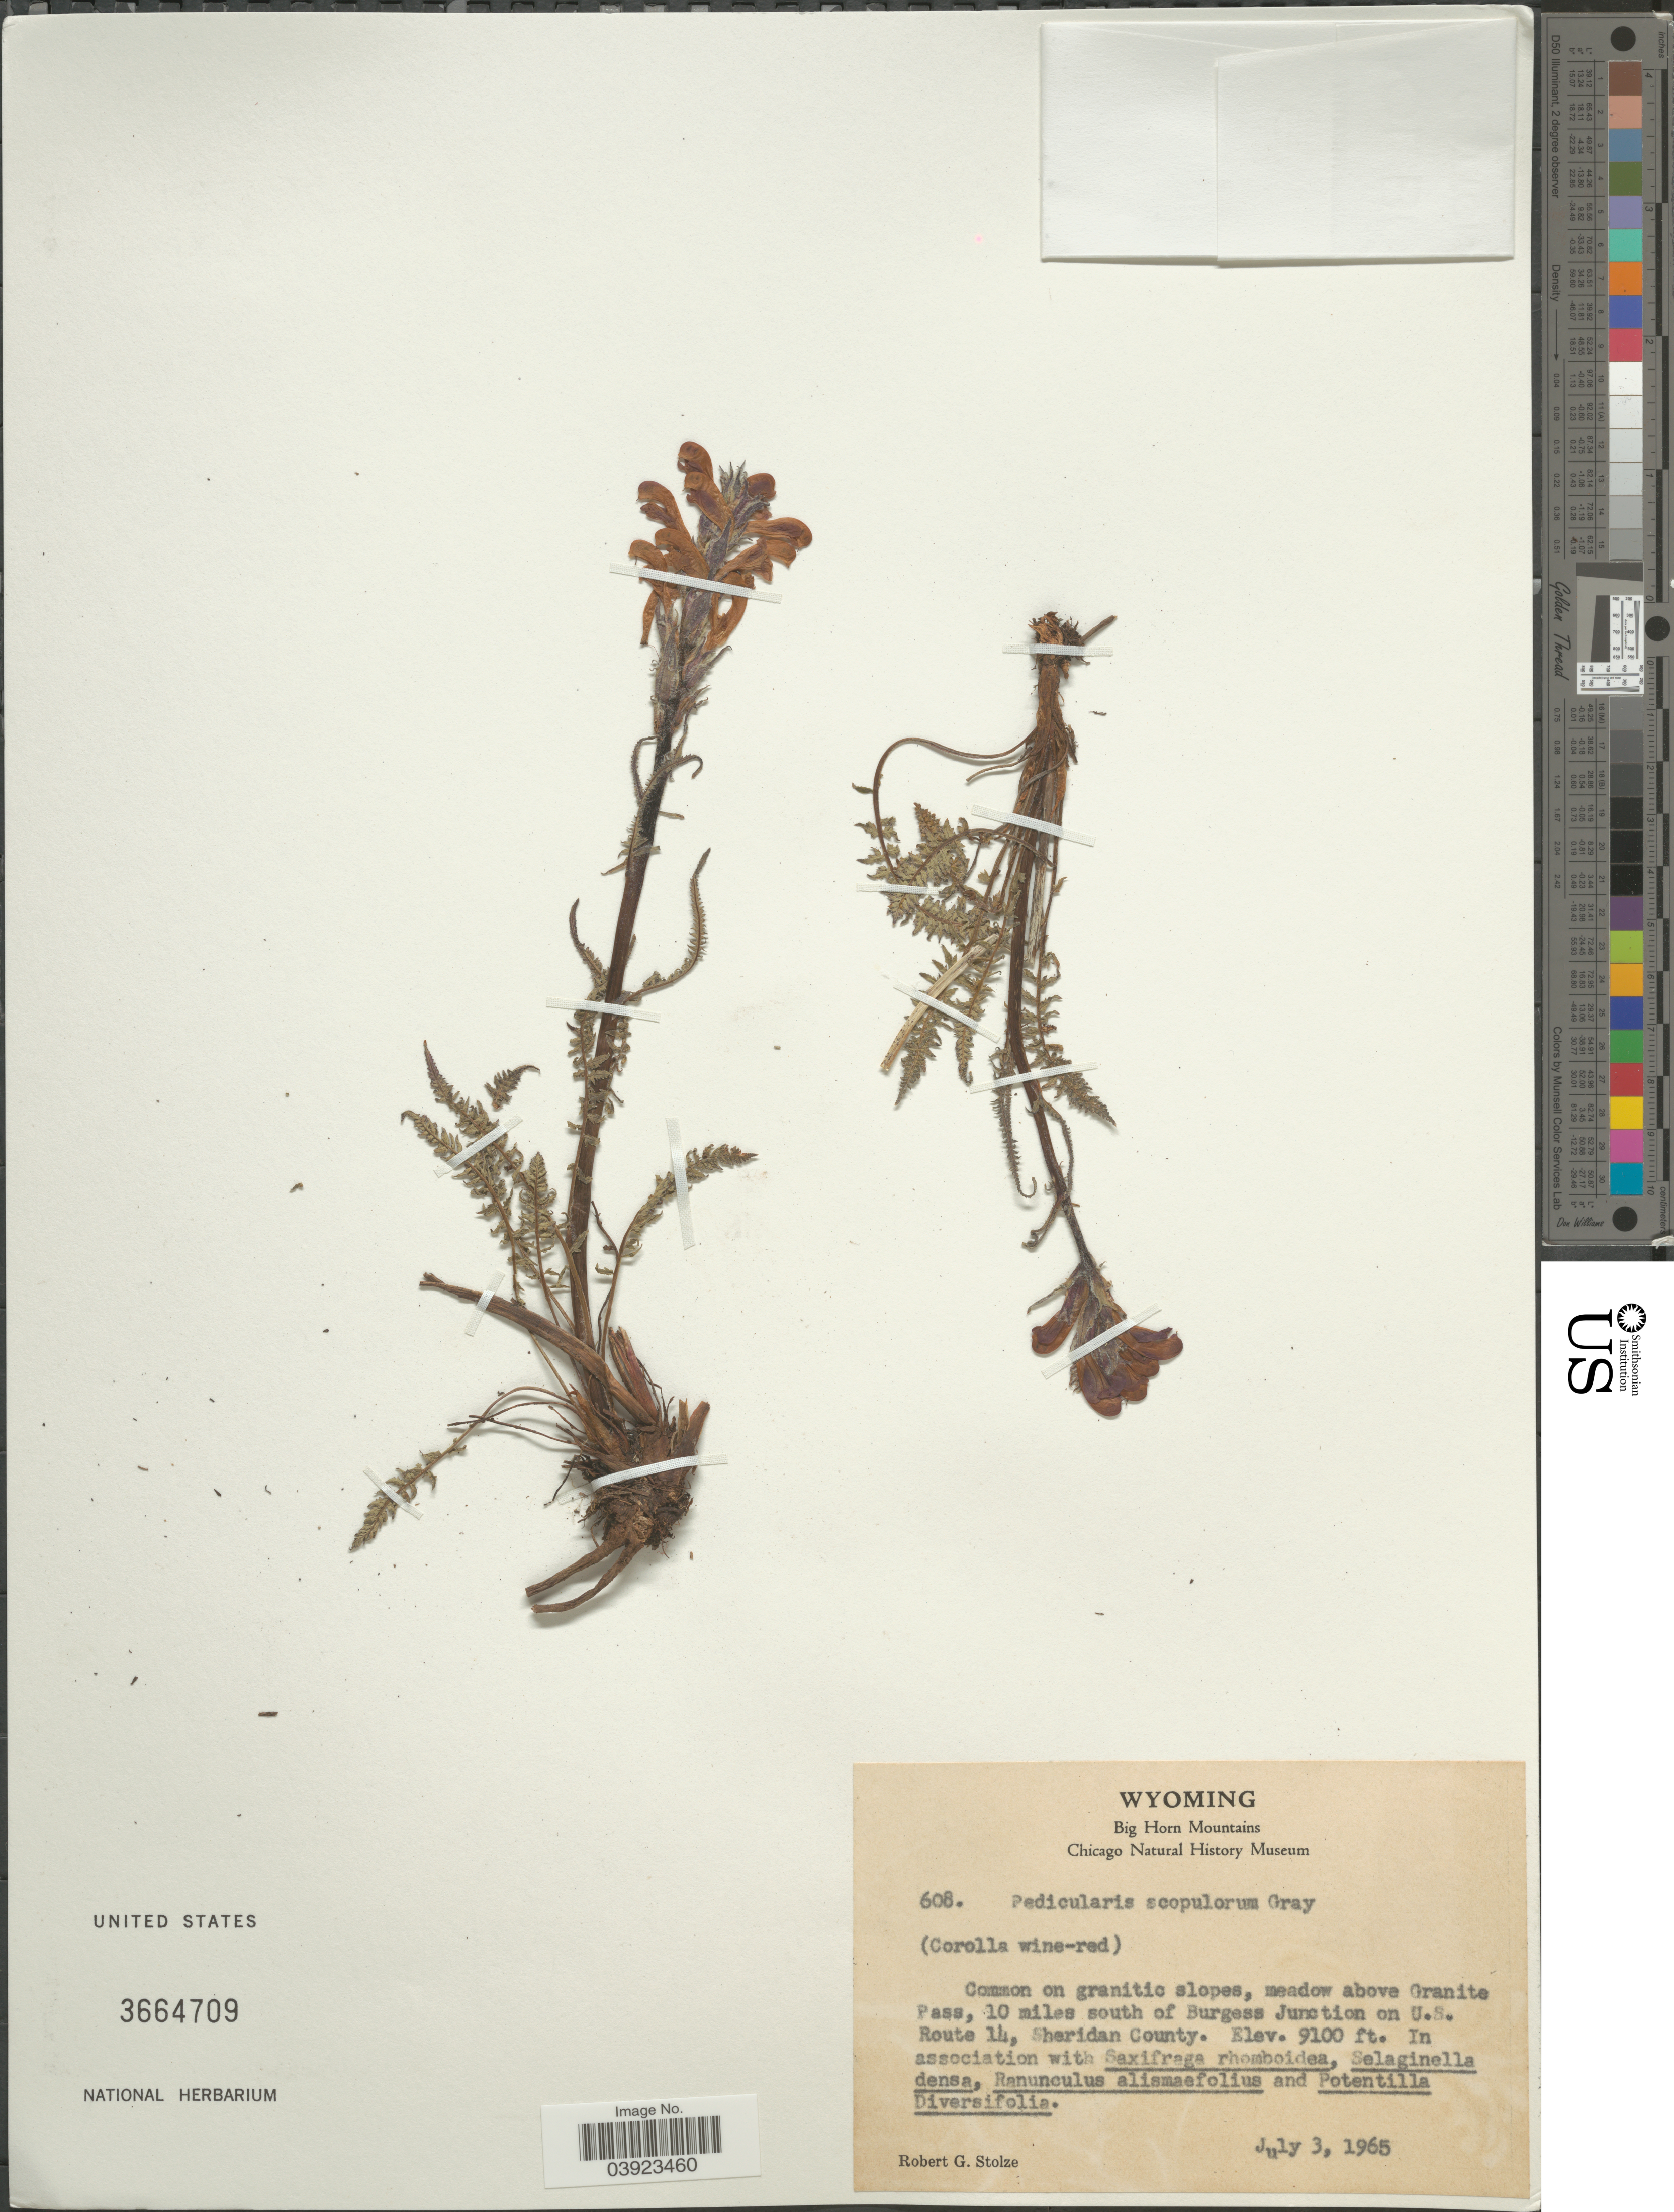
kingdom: Plantae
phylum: Tracheophyta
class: Magnoliopsida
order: Lamiales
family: Orobanchaceae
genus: Pedicularis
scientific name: Pedicularis scopulorum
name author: A. Gray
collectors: R. G. Stolze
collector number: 608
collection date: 1965-07-03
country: United States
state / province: Wyoming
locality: Big Horn Mountains. On granitic slopes, meadow above Granite Pass, 10 miles south of Burgess Junction on U.S. Route 14, Sheridan County.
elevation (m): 2774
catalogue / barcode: US 3664709